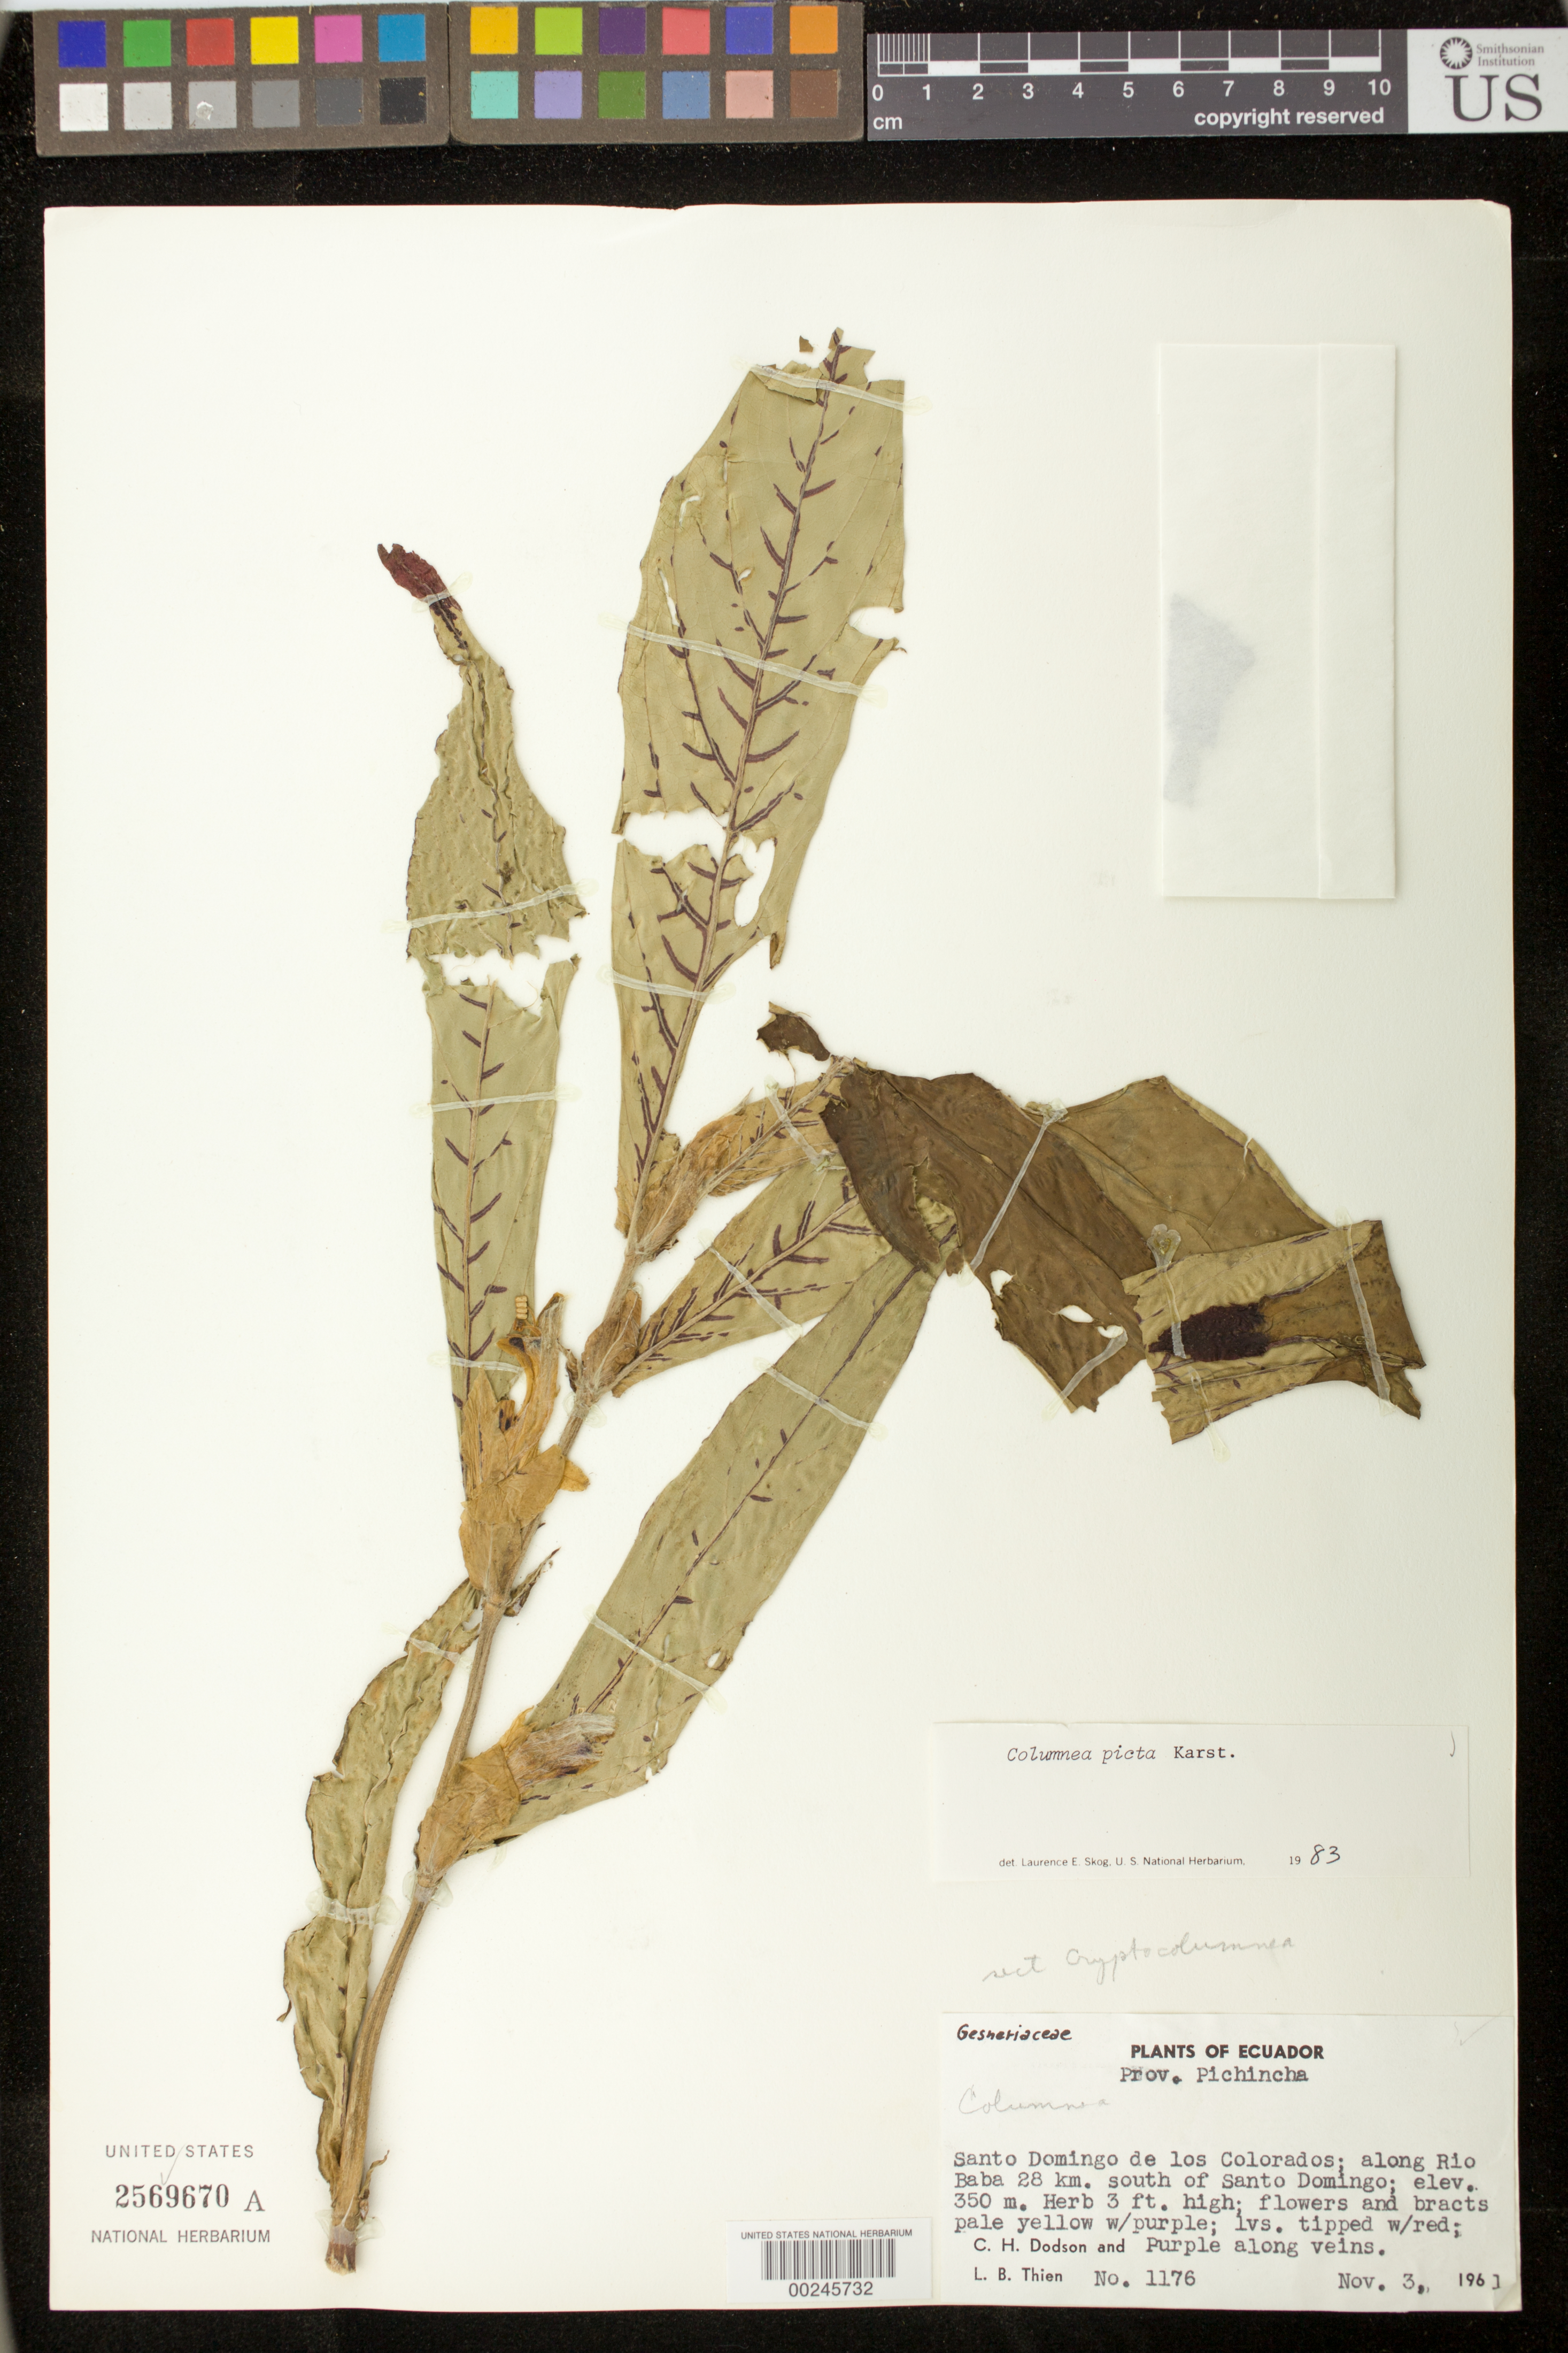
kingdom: Plantae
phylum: Tracheophyta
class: Magnoliopsida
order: Lamiales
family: Gesneriaceae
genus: Columnea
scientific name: Columnea karsteniana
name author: Singh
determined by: Skog, Laurence E.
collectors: C. H. Dodson & L. Thien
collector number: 1176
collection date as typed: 03 Nov 1961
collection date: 1961-11-03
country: Ecuador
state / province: Pichincha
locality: Santo Domingo de los Colorados along Rio Baba 28 km S of Santo Domingo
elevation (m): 350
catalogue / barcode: US 2569670A